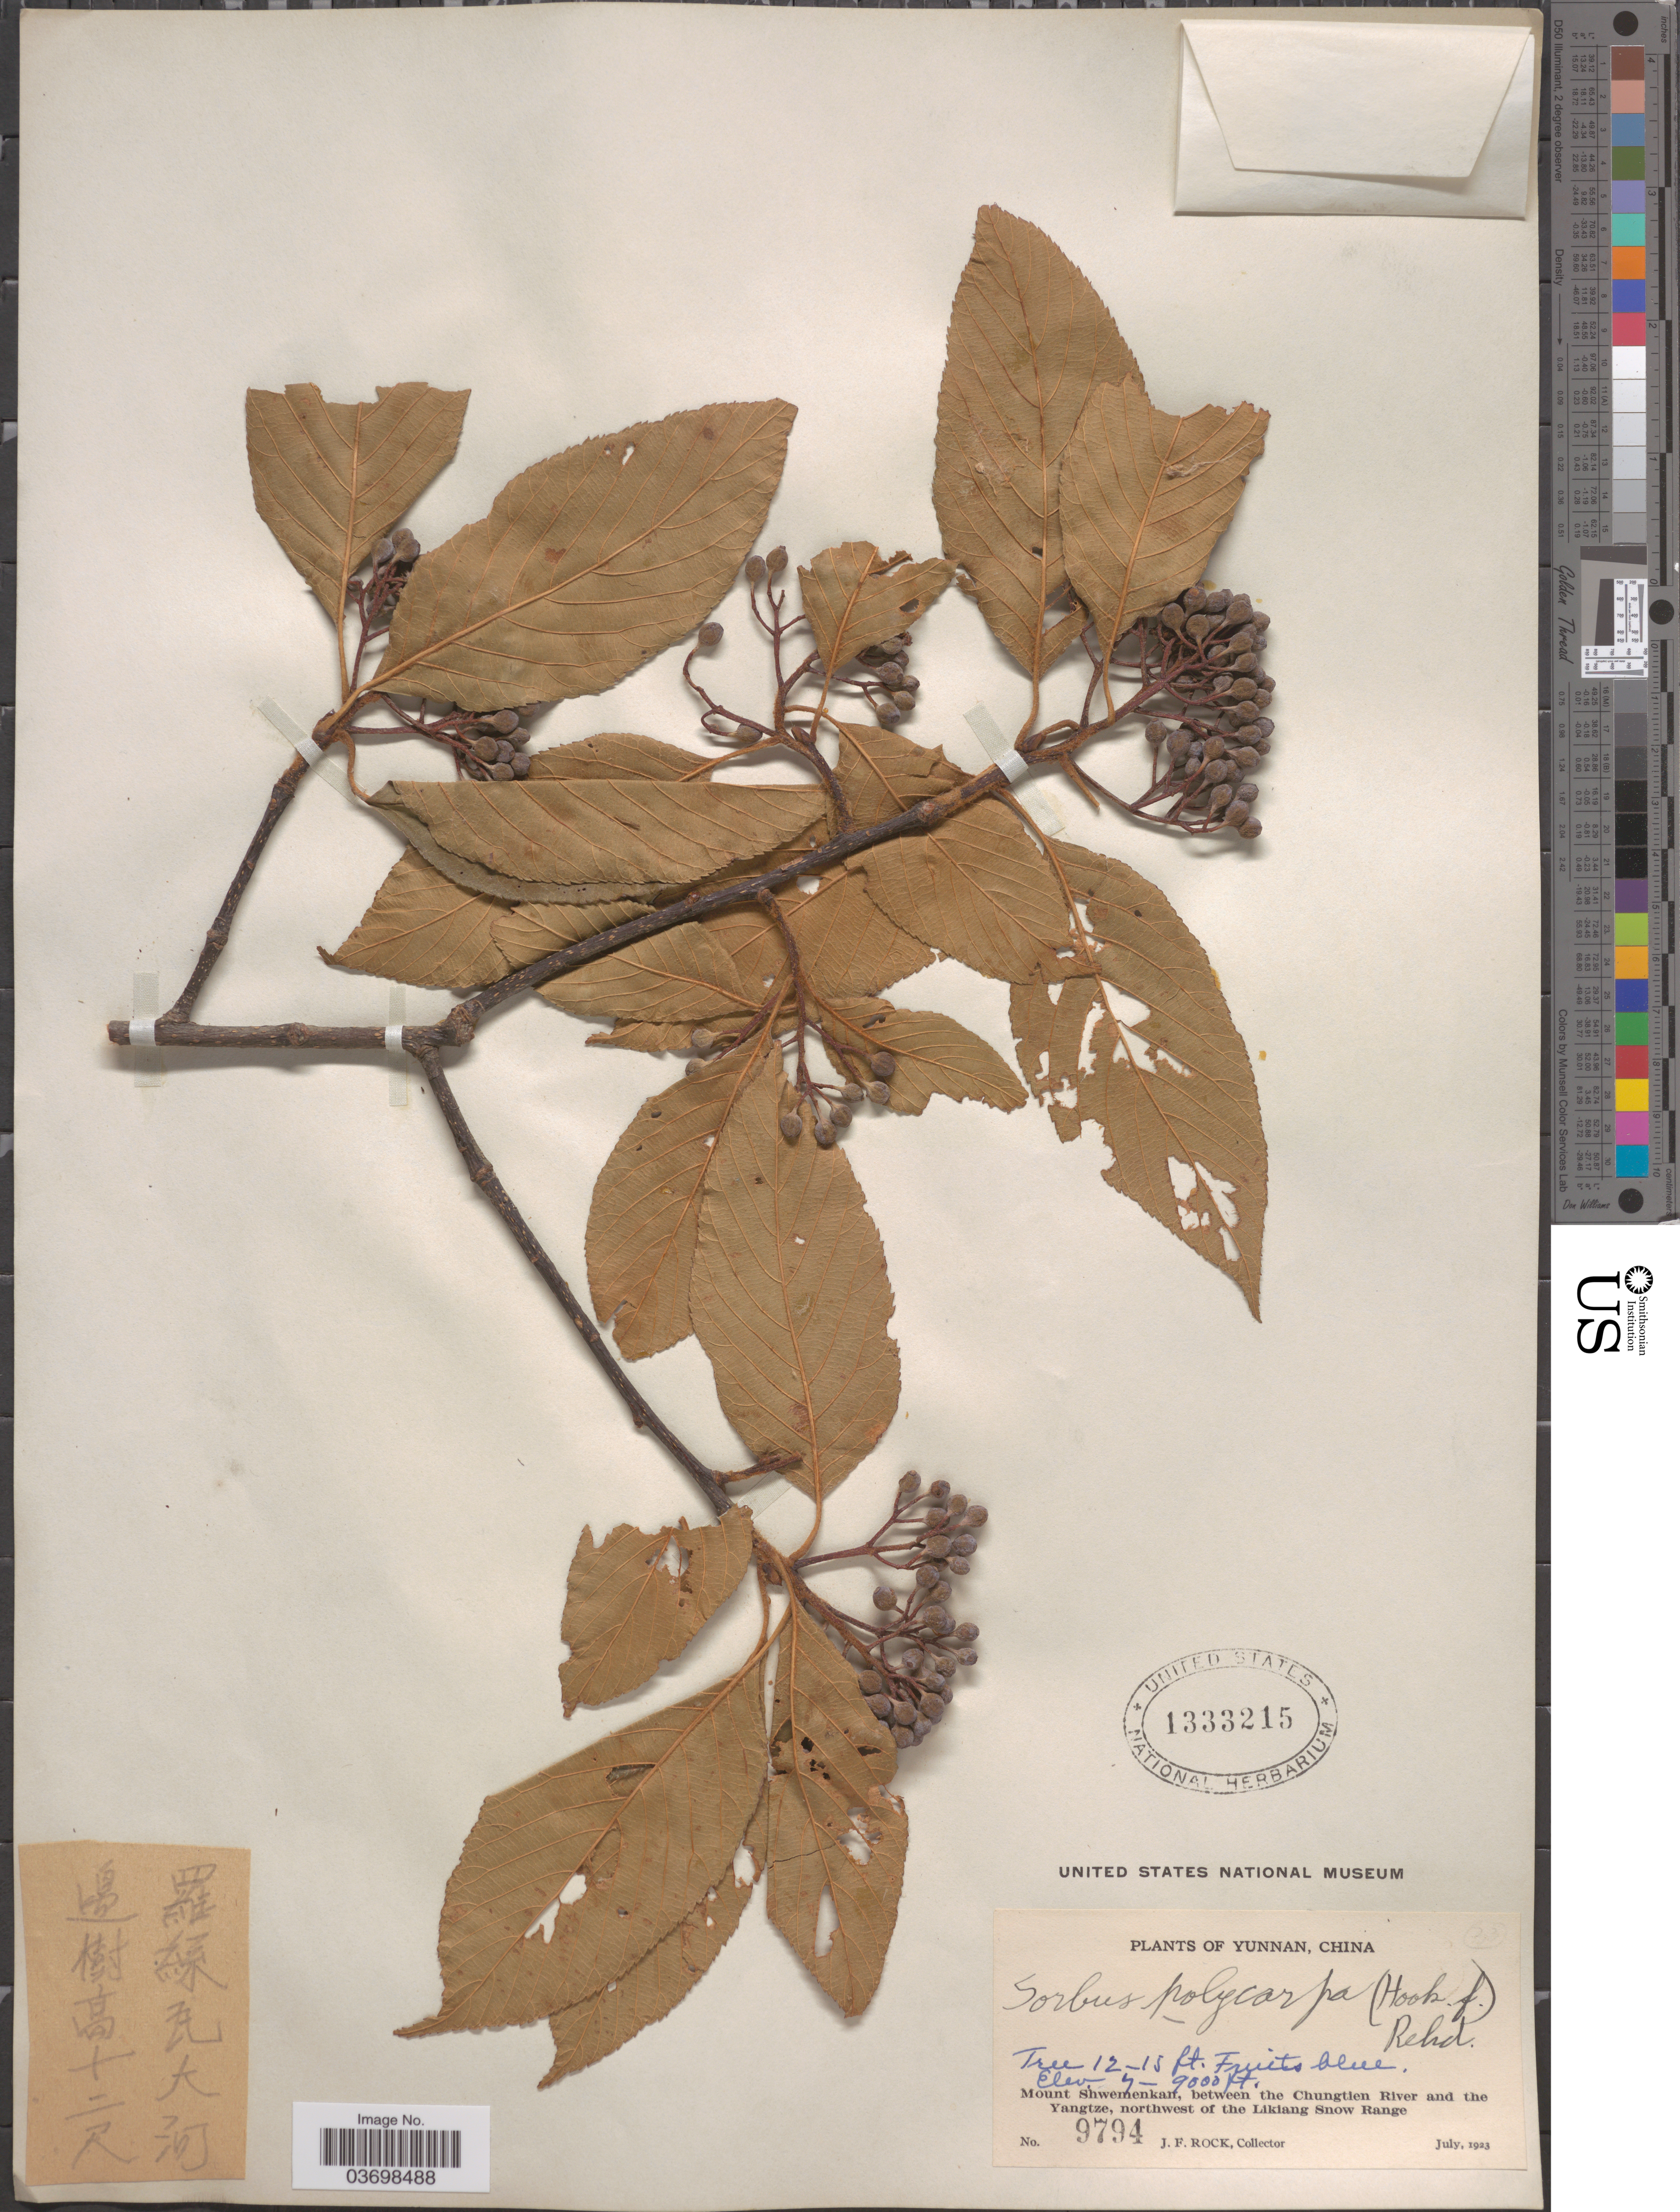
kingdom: Plantae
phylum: Tracheophyta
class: Magnoliopsida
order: Rosales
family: Rosaceae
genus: Sorbus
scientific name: Sorbus verrucosa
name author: (Decne.) Rehder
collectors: J. Rock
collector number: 9794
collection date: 1923-07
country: China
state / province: Yunnan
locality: Mount Shwemenkan, between the Chungtien River and the Yangtze, northwest of the Likiang Snow Range.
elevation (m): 2134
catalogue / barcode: US 1333215